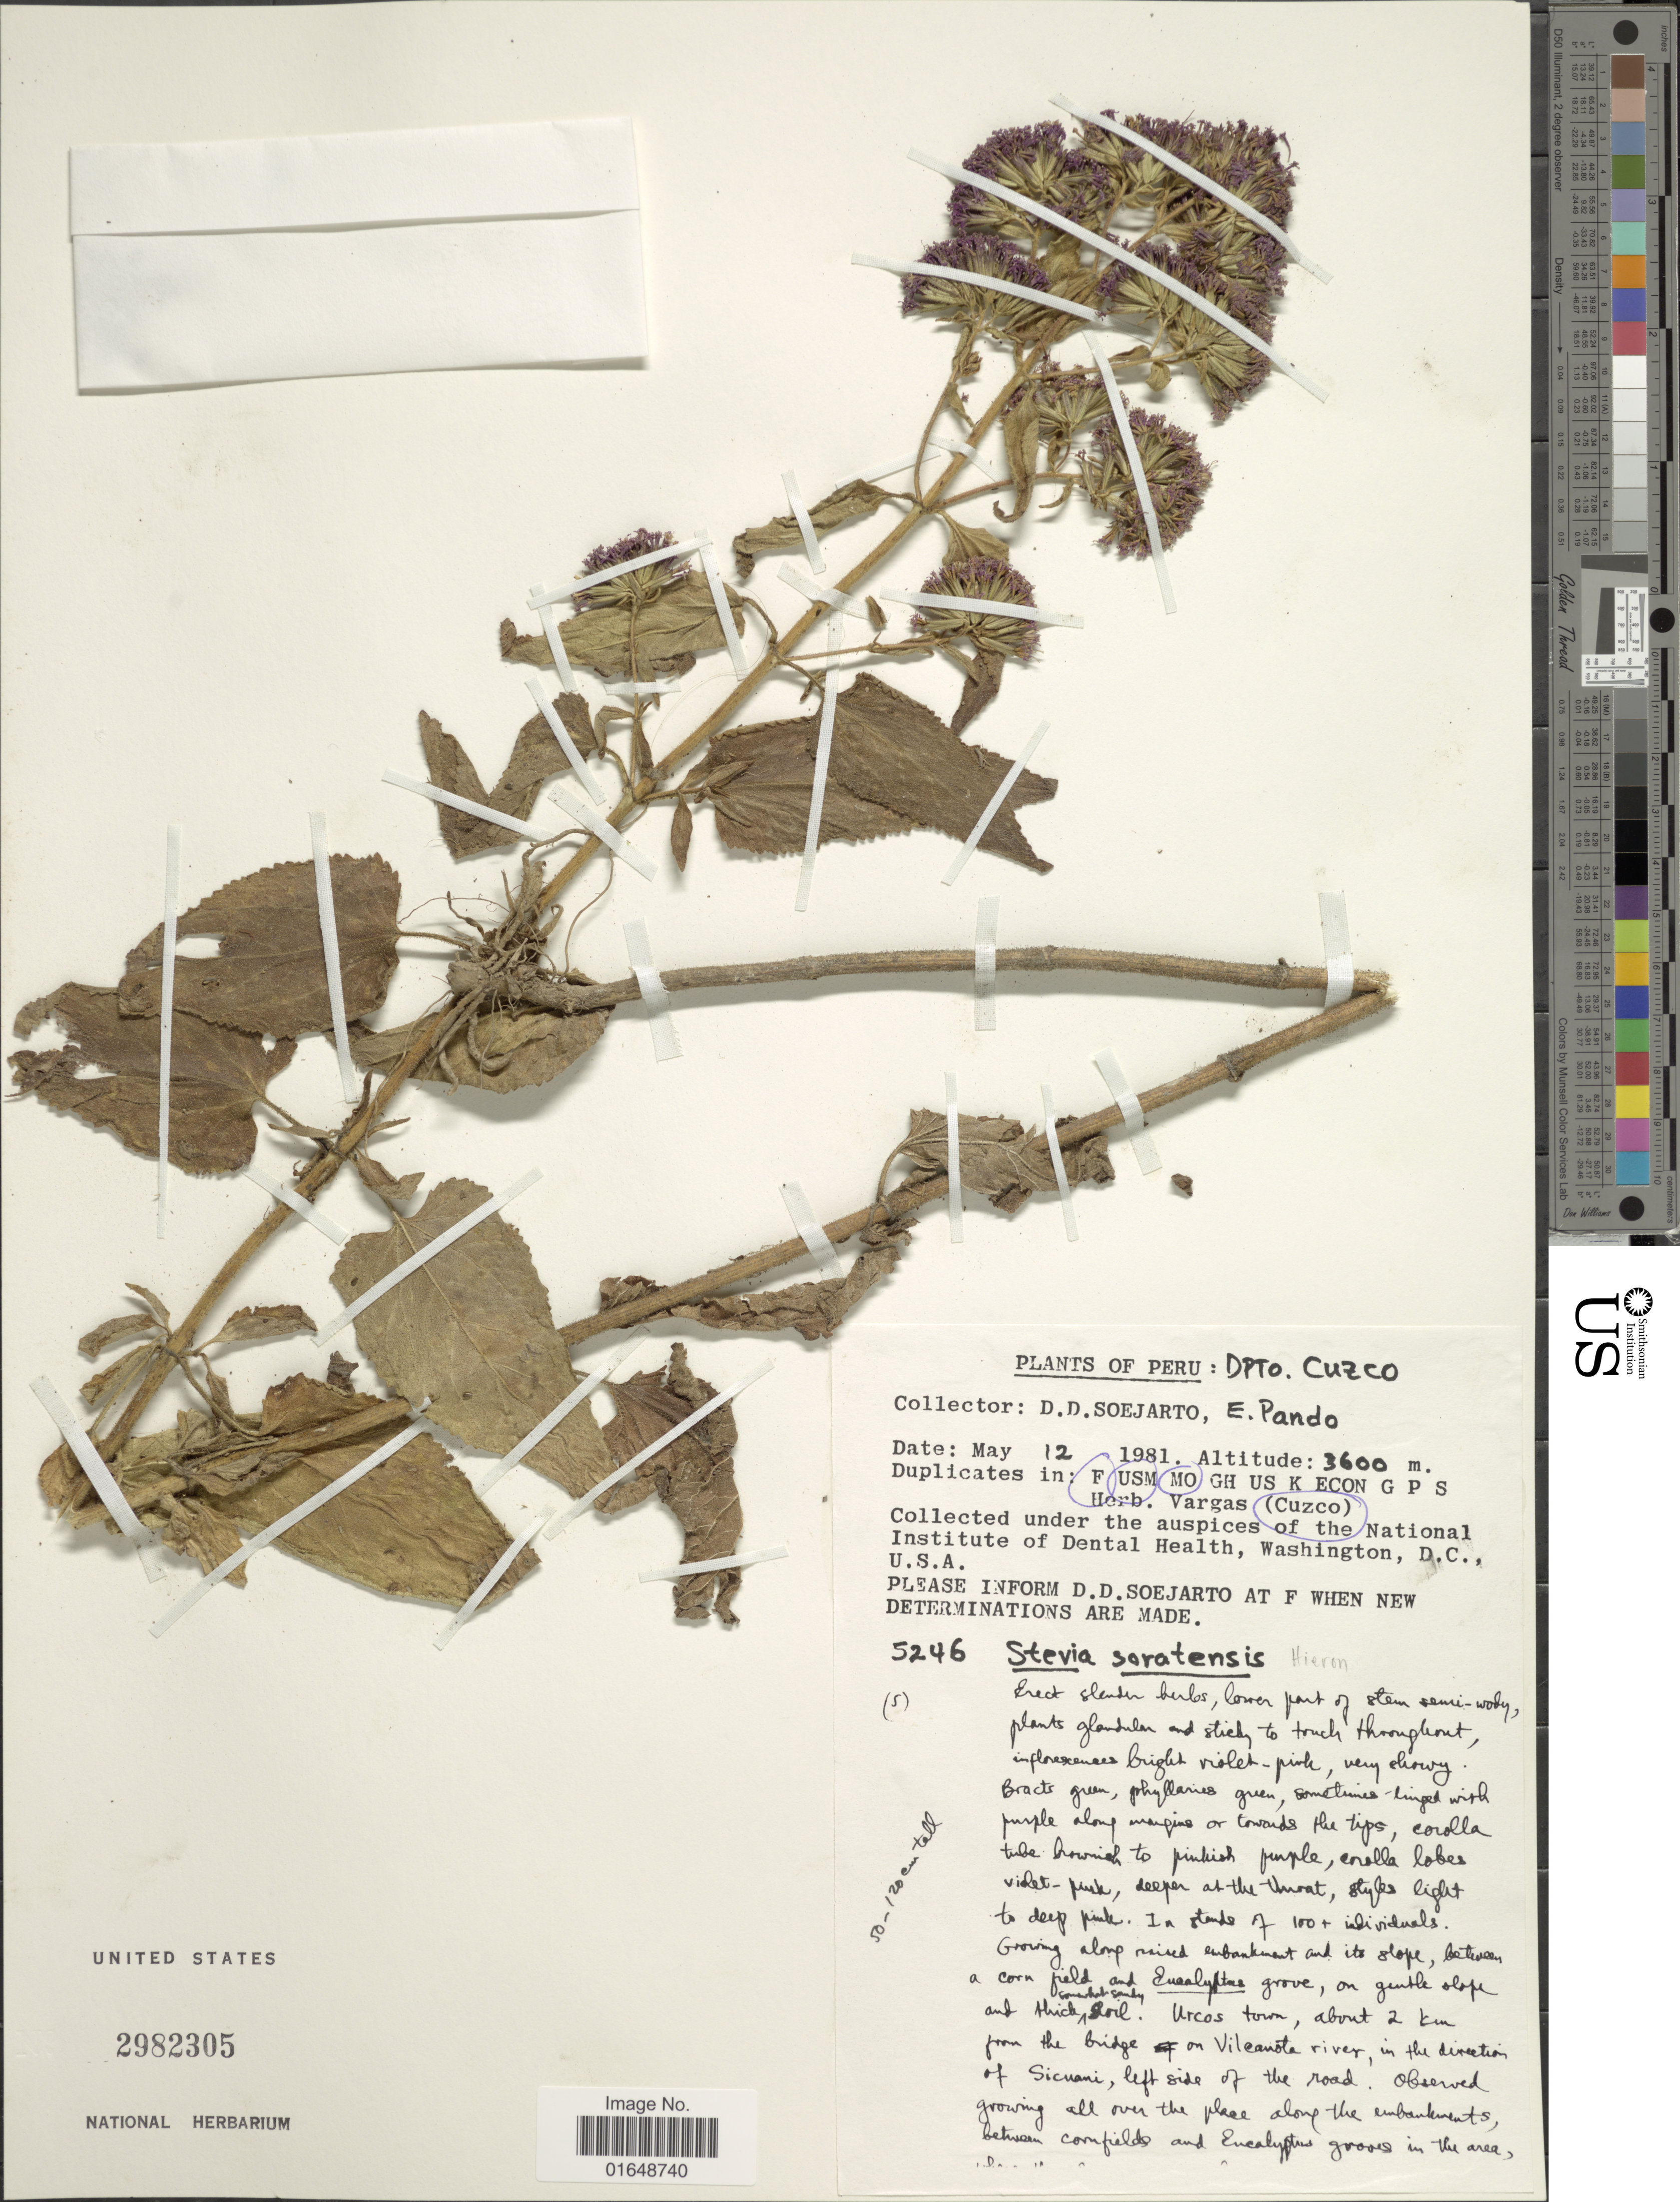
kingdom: Plantae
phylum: Tracheophyta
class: Magnoliopsida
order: Asterales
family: Asteraceae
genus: Stevia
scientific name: Stevia soratensis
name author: Hieron.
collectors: E. Pando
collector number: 5246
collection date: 1981-05-12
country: Peru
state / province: Cusco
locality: Dpto. Cuzco. Urcos town, about 2 km from the bridge on Vilcanota river, in the direction of Sicuani, left side of the road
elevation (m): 3600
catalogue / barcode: US 2982305